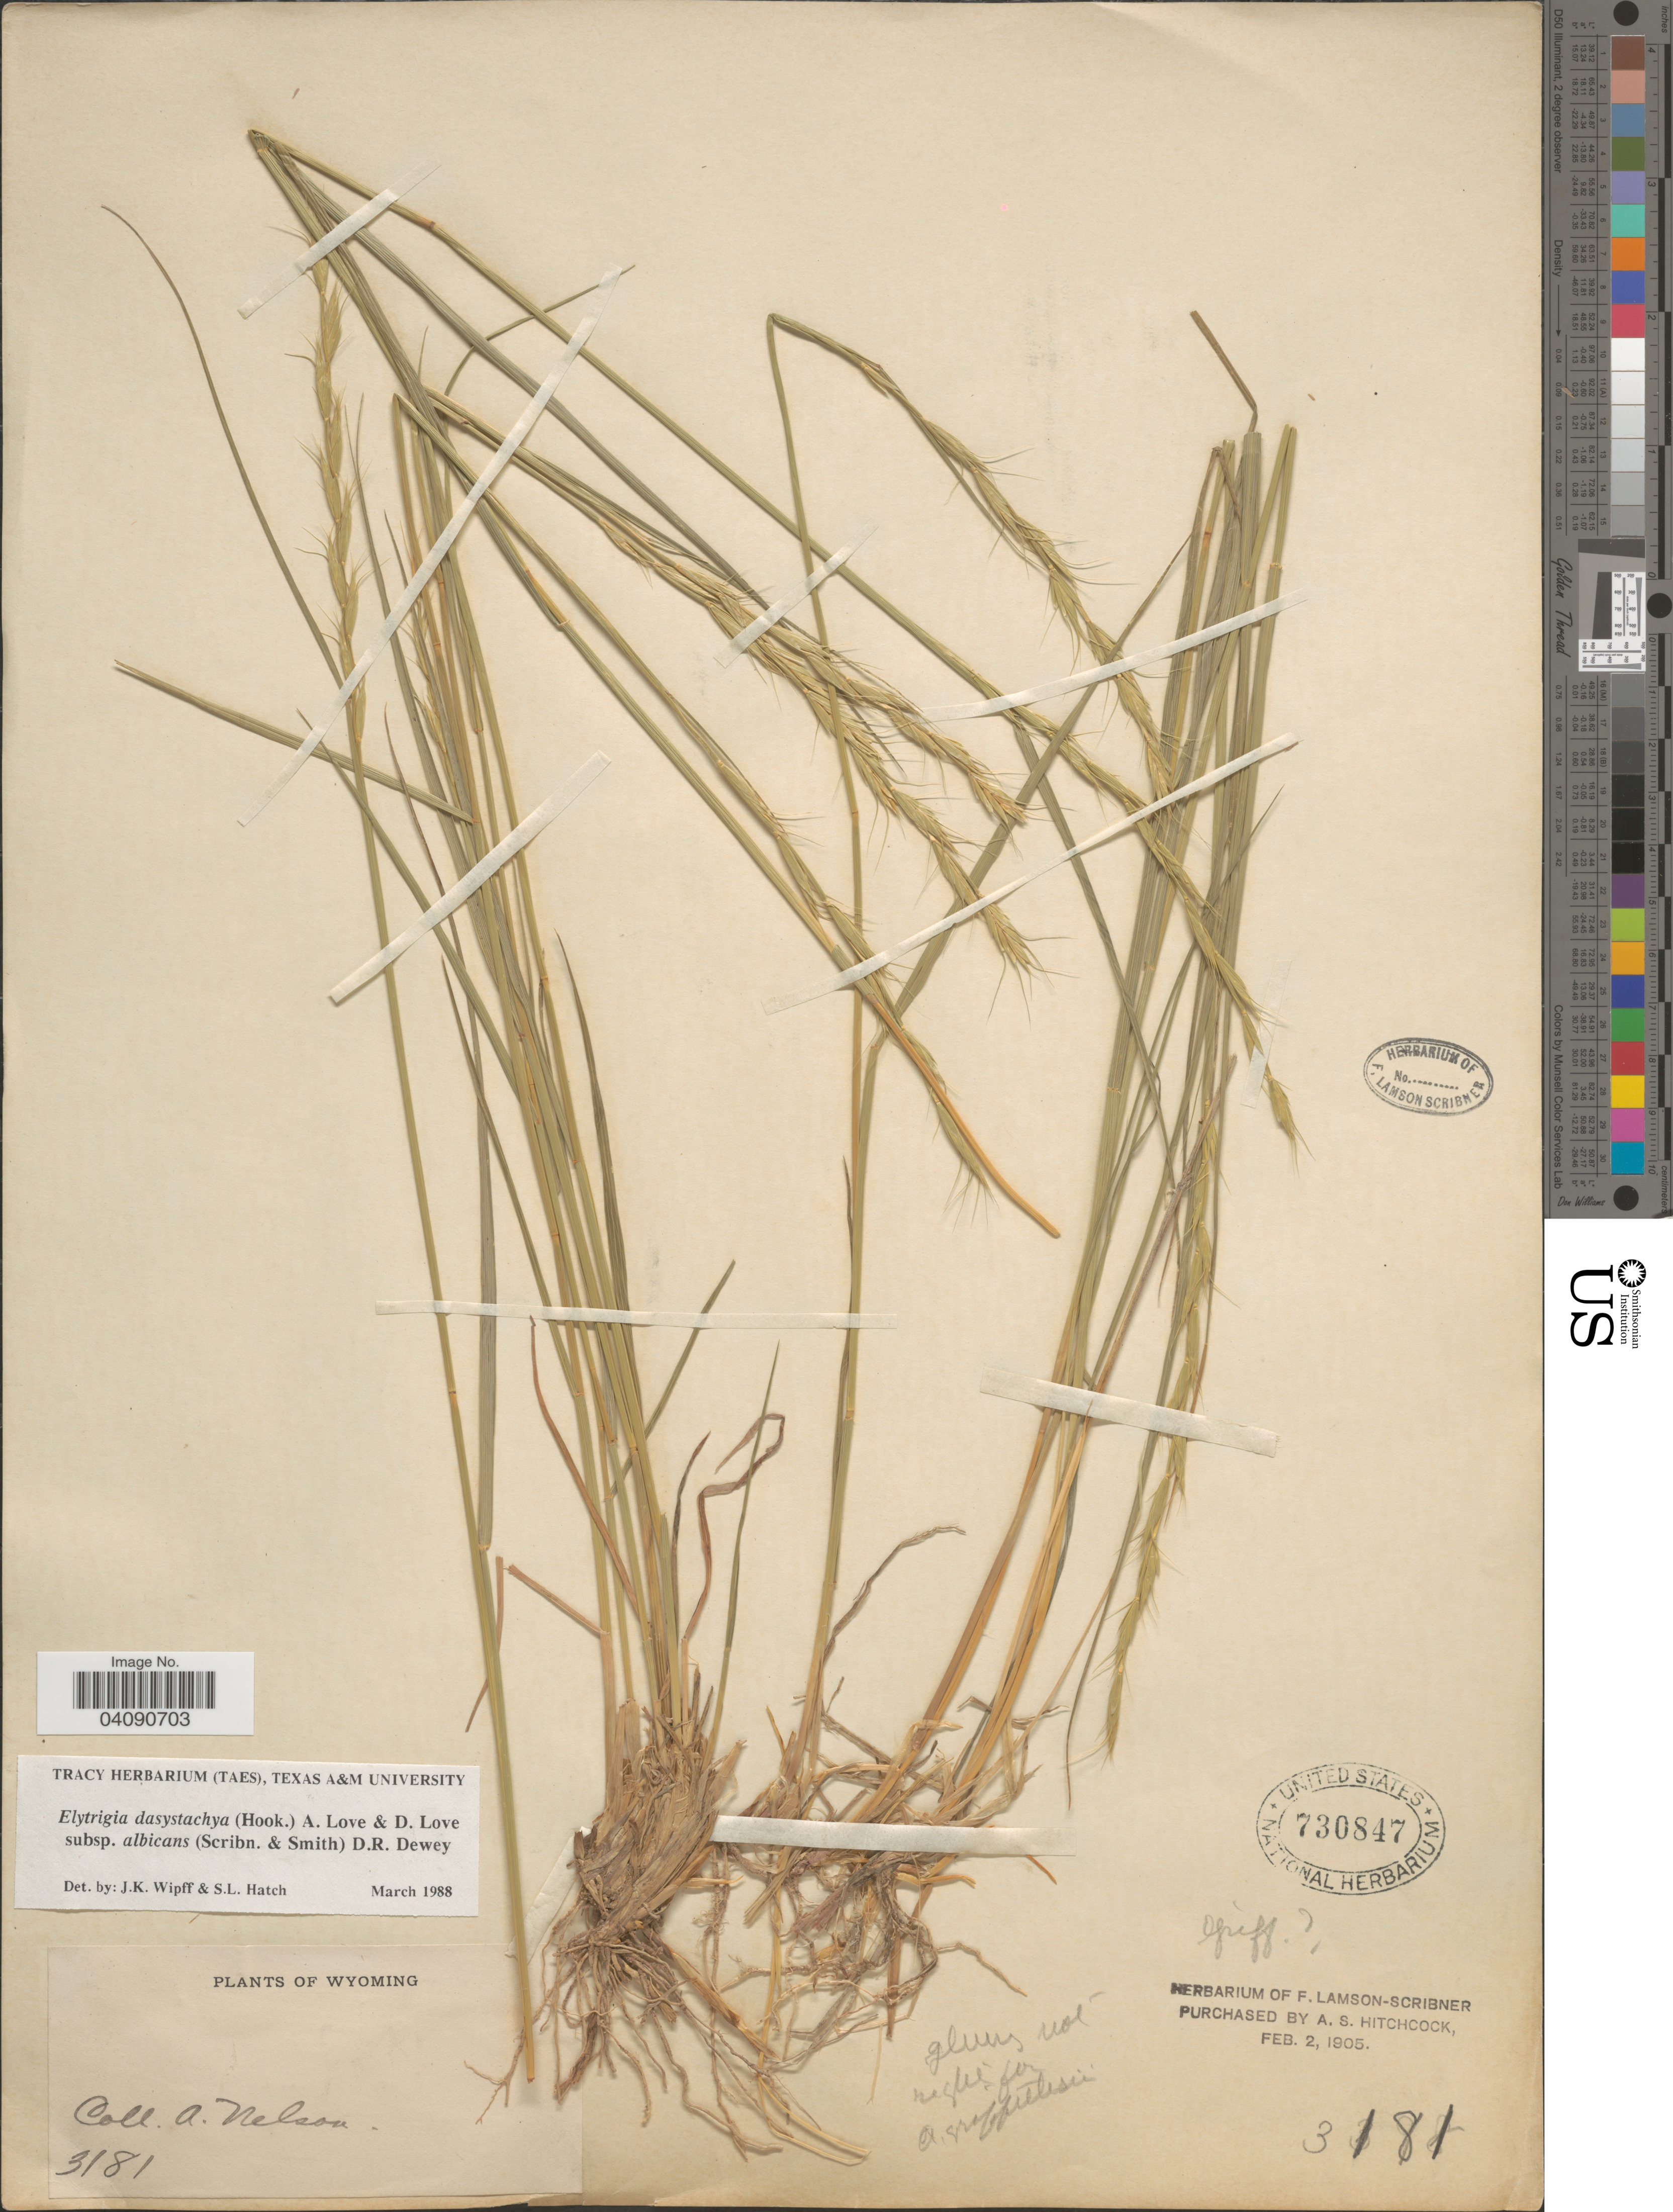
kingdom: Plantae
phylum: Tracheophyta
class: Liliopsida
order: Poales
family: Poaceae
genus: Elymus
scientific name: Elymus albicans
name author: (Scribn. & J.G. Sm.) Á. Löve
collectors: A. Nelson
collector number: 3181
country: United States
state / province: Wyoming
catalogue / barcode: US 730847